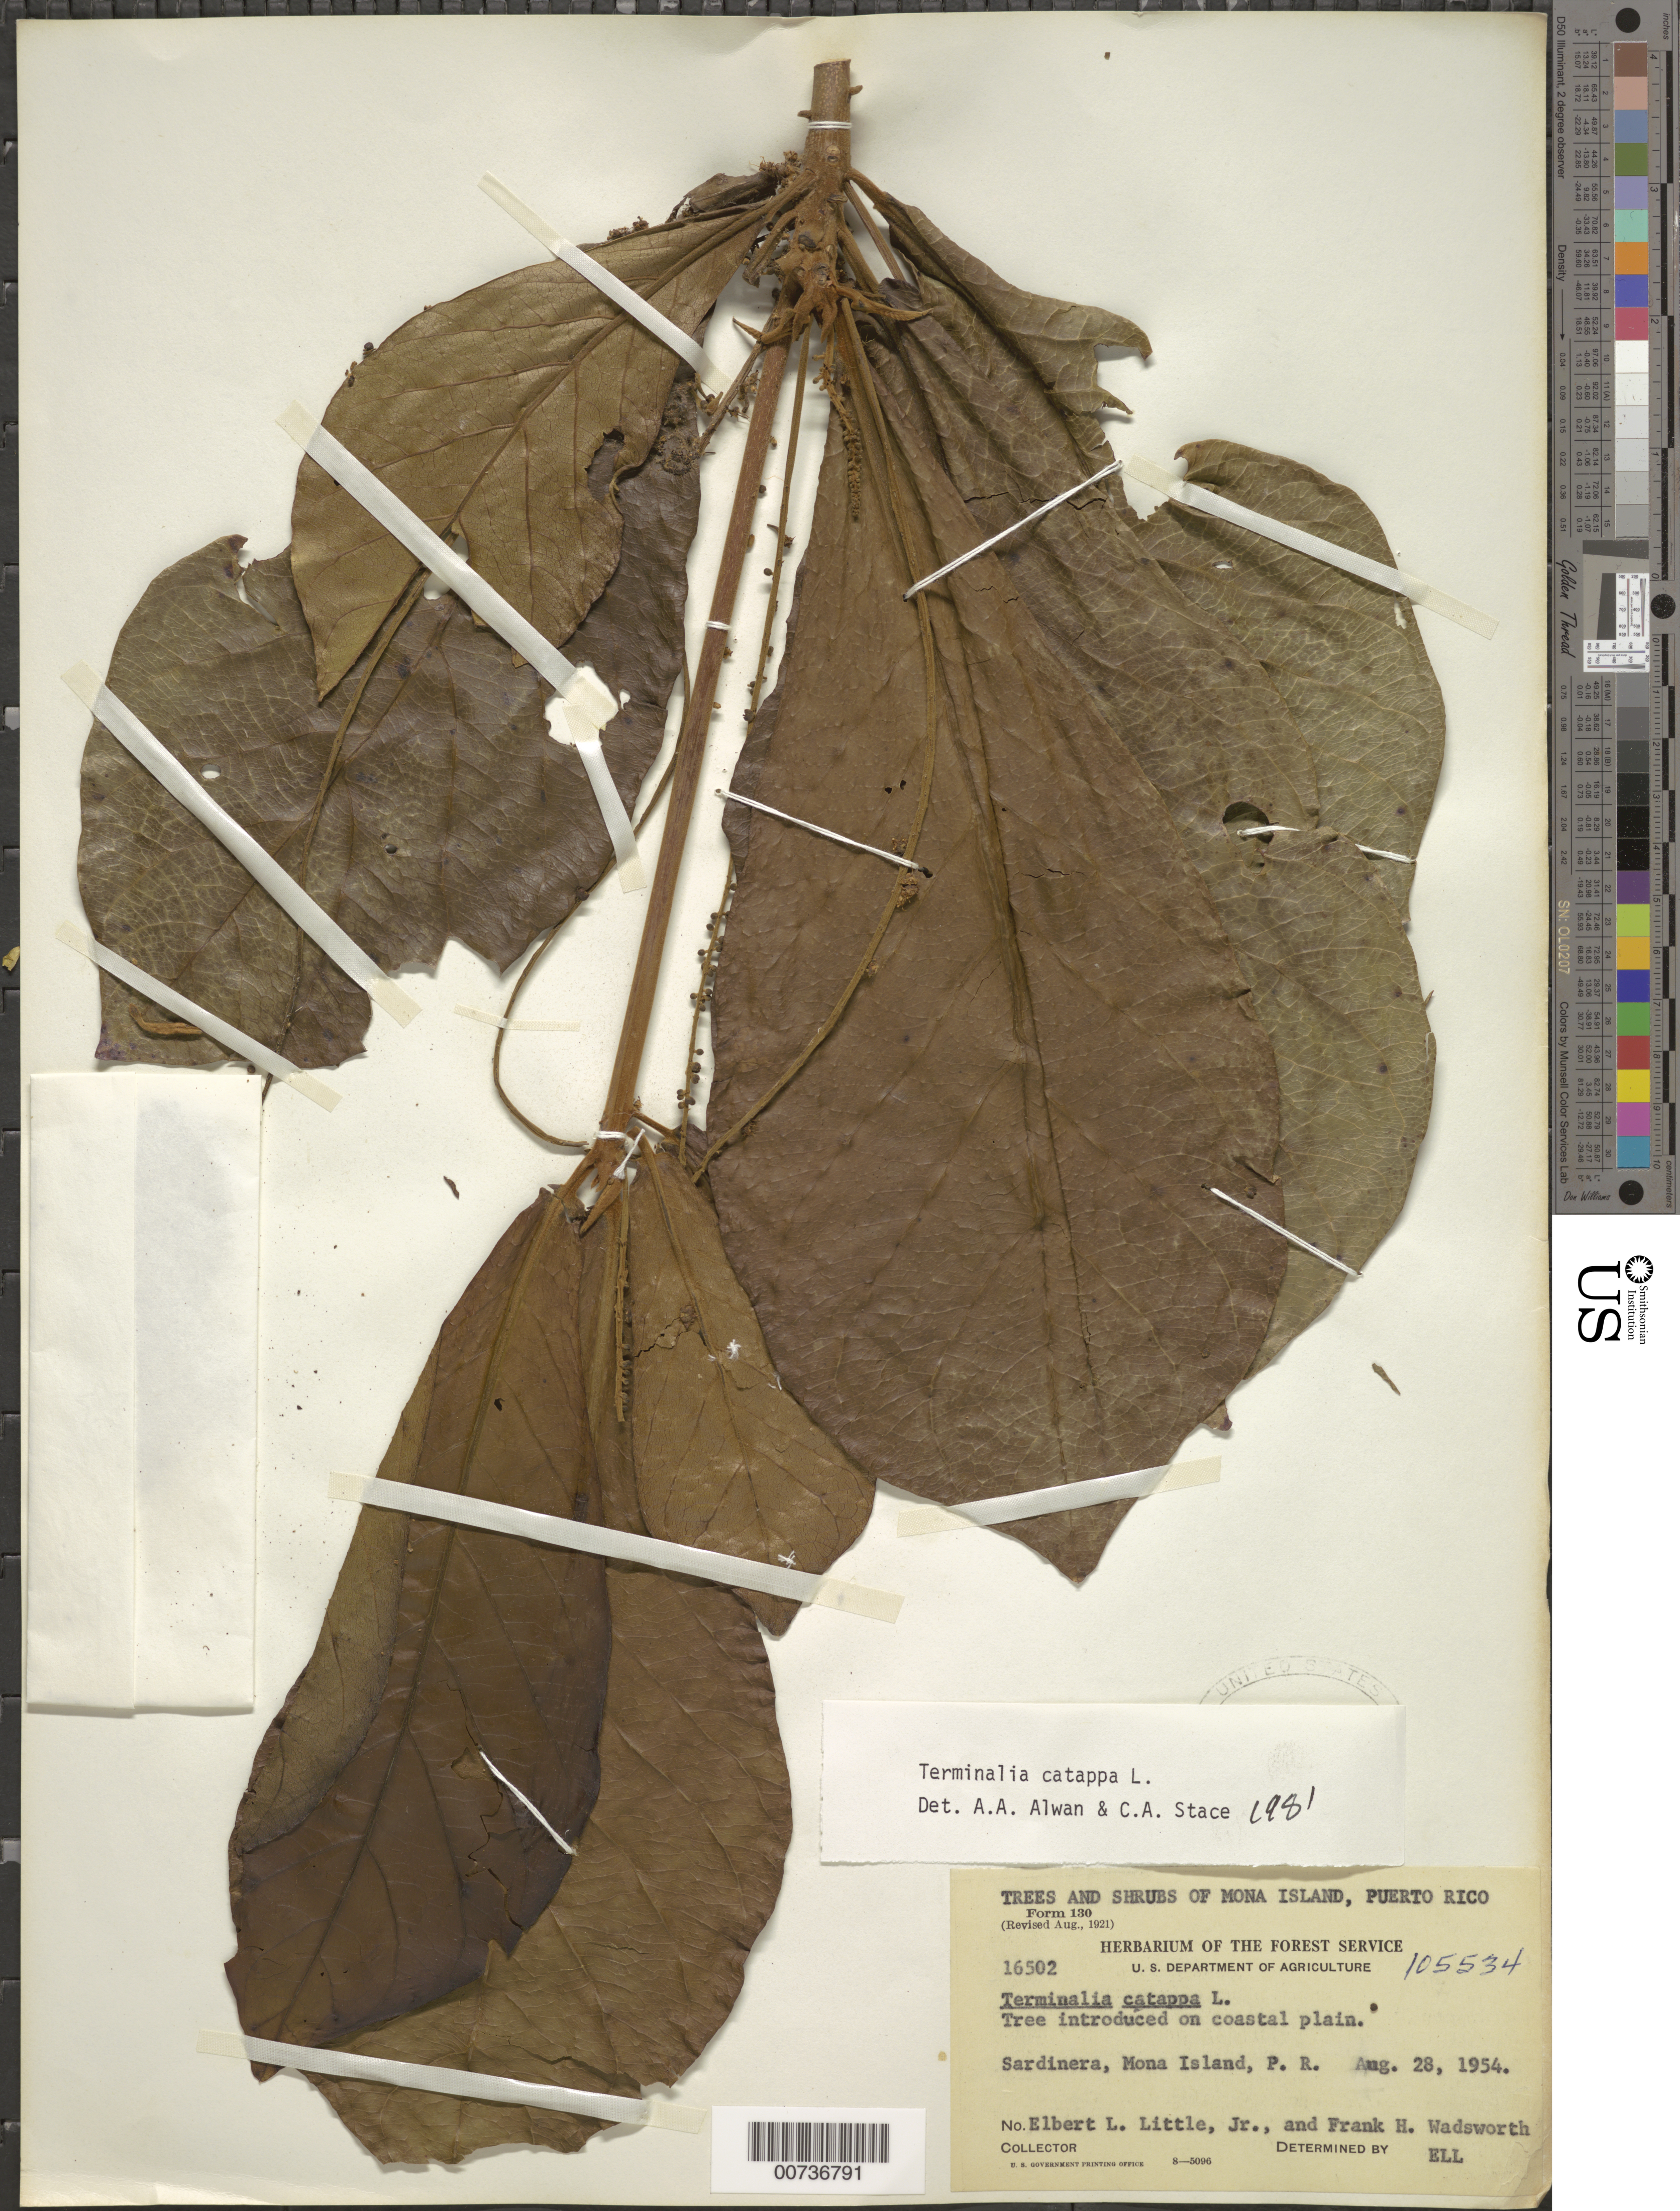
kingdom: Plantae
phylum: Tracheophyta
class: Magnoliopsida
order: Myrtales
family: Combretaceae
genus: Terminalia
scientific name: Terminalia catappa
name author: L.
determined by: Alwan, A. R.; Stace, C. A.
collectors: E. L. Little & F. Wadsworth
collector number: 16502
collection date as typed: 28 Aug 1954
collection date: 1954-08-28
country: Puerto Rico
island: Mona I.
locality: Sardinera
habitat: Tree introduced on coastal plain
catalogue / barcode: US 2363595